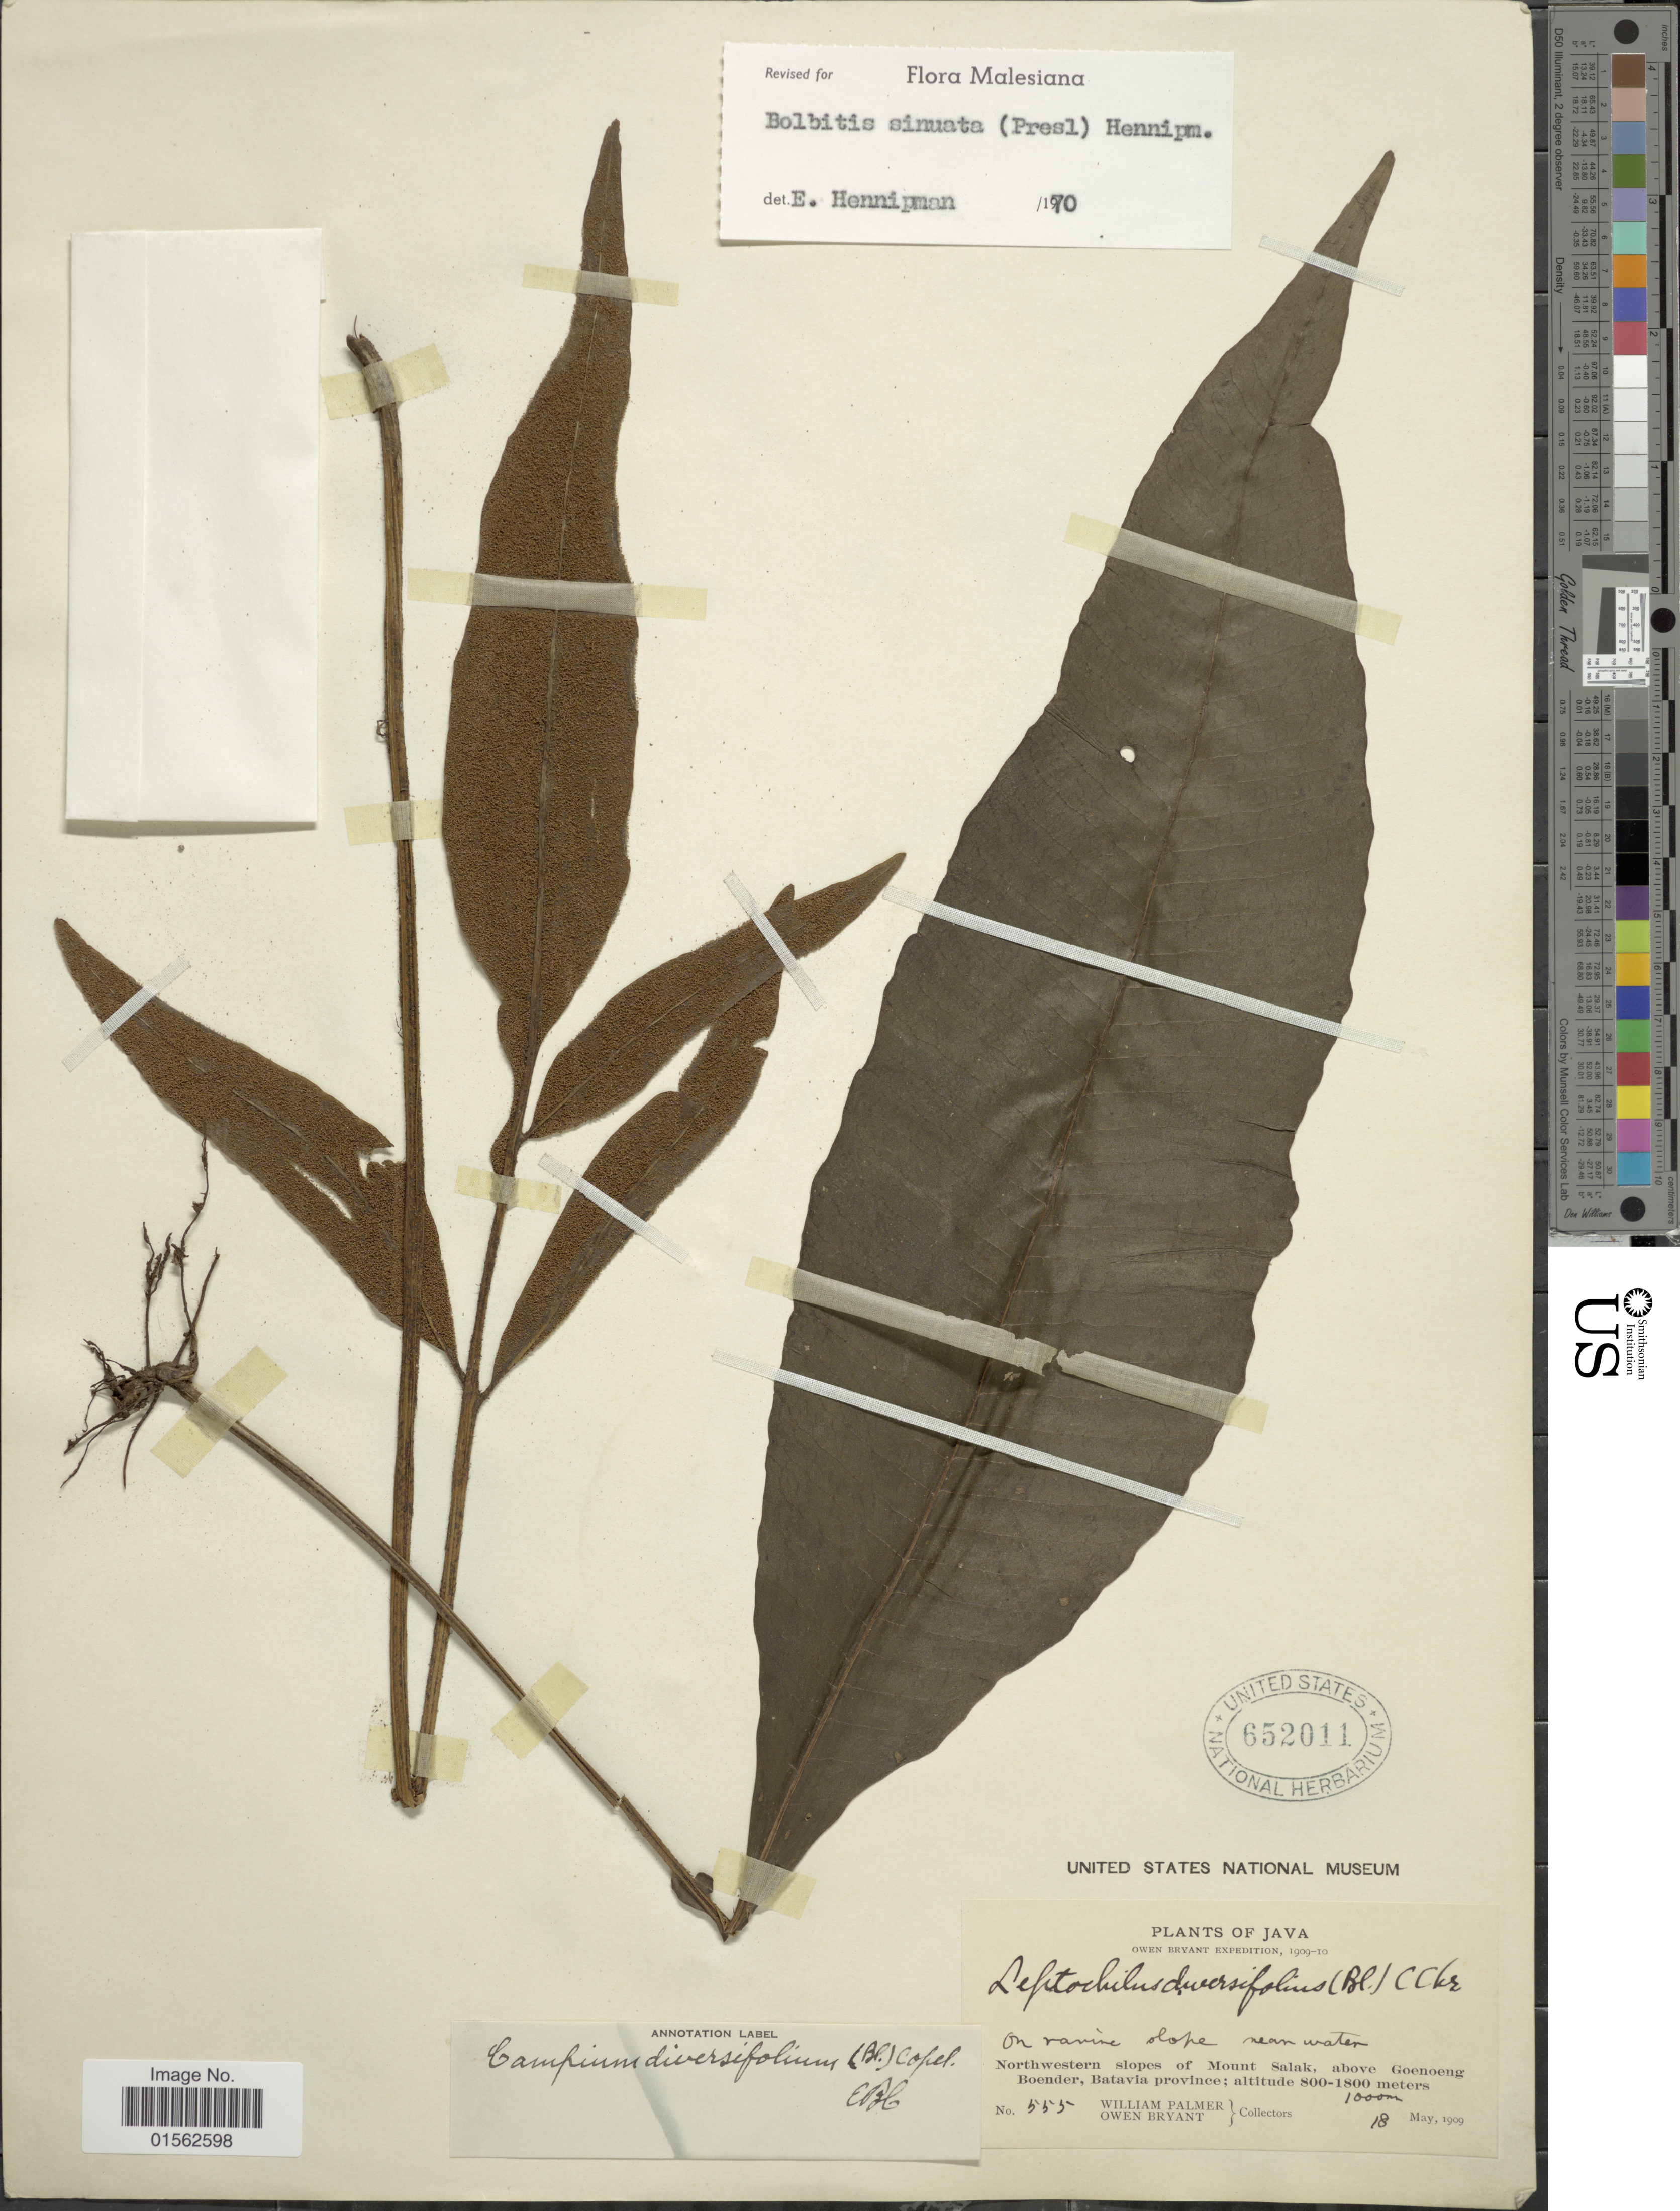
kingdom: Plantae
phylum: Tracheophyta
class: Polypodiopsida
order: Polypodiales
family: Dryopteridaceae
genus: Bolbitis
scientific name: Bolbitis sinuata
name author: (C. Presl) Hennipman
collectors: W. Palmer & O. Bryant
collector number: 555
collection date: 1909-05-18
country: Indonesia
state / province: Java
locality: On ravine slope, Northwestern slopes of Mount Salak, above Goenoeng Boender, Batavia province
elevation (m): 1000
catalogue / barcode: US 652011